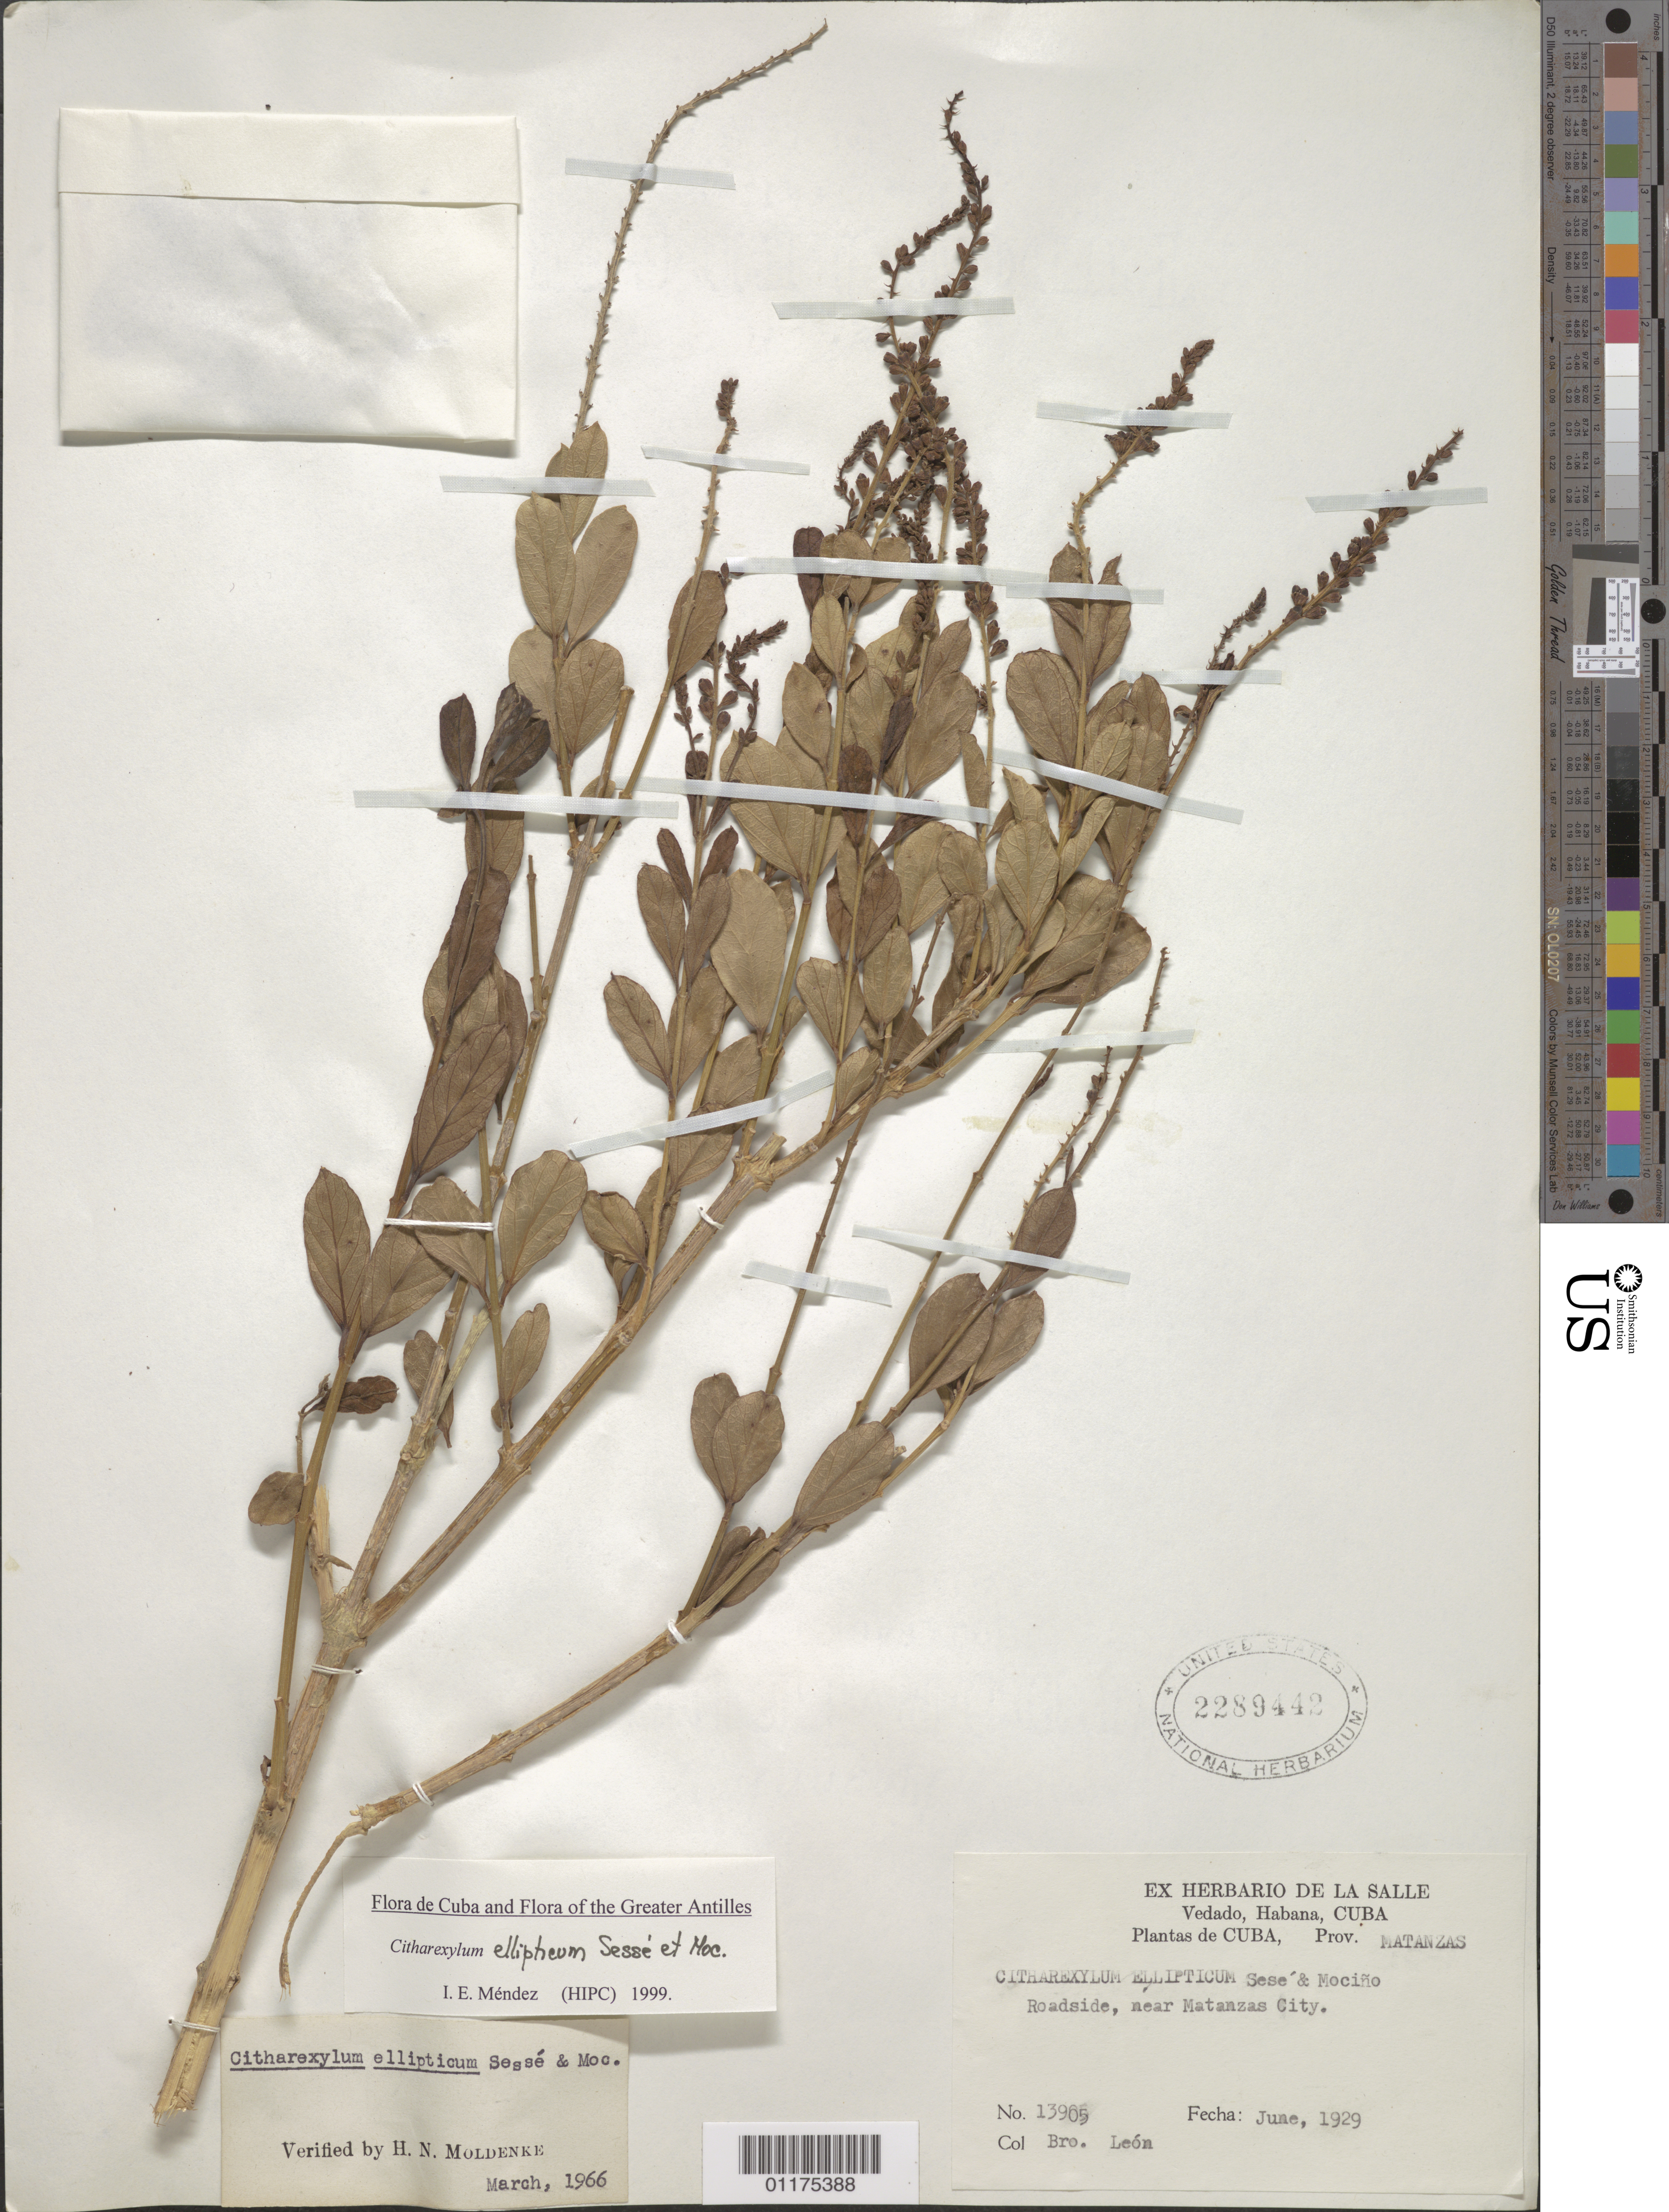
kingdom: Plantae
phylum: Tracheophyta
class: Magnoliopsida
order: Lamiales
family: Verbenaceae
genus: Citharexylum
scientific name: Citharexylum ellipticum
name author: Moc. & Sessé ex D. Don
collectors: Bro. León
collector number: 13905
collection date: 1929-06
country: Cuba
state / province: Matanzas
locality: Near Matanzas City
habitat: Roadside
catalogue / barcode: US 2289442